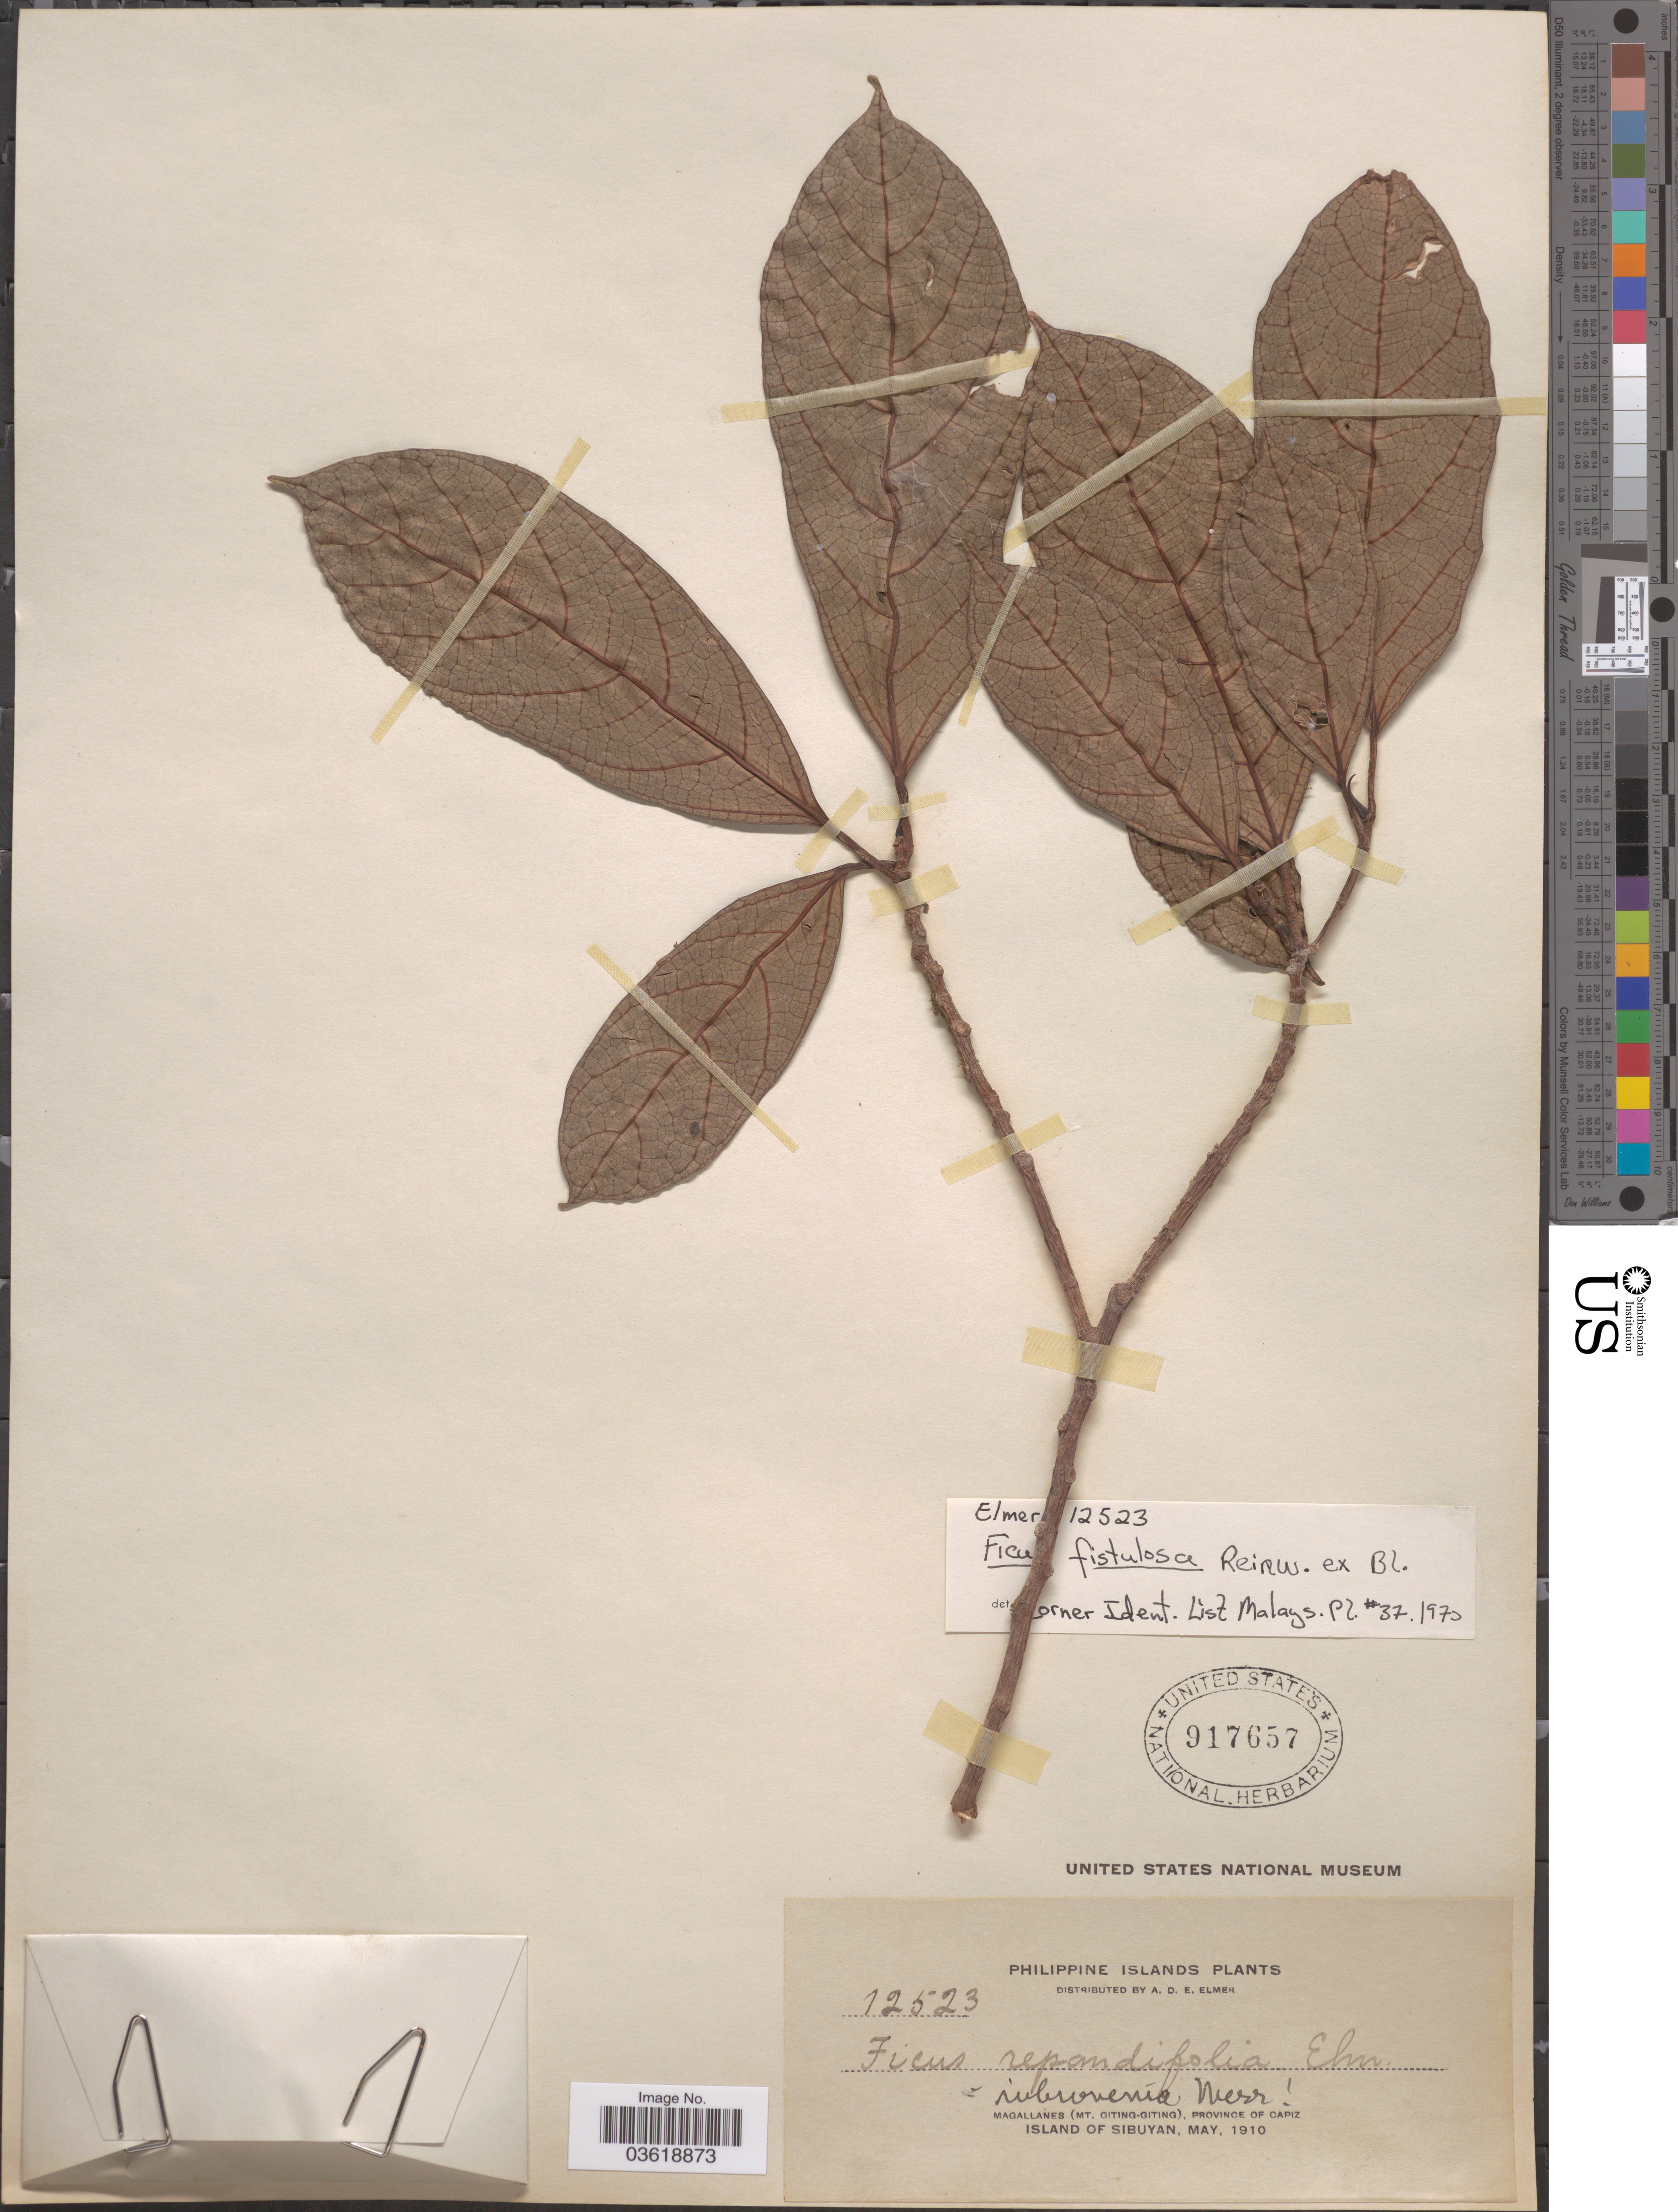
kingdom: Plantae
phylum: Tracheophyta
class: Magnoliopsida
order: Rosales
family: Moraceae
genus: Ficus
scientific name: Ficus fistulosa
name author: Reinw. ex Blume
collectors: A. D. E. Elmer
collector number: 12523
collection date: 1910-05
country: Philippines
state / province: Western Visayas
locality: Magallanes (Mt. Giting-Giting), Province of Capiz. Island of Sibuyan.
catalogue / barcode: US 917657